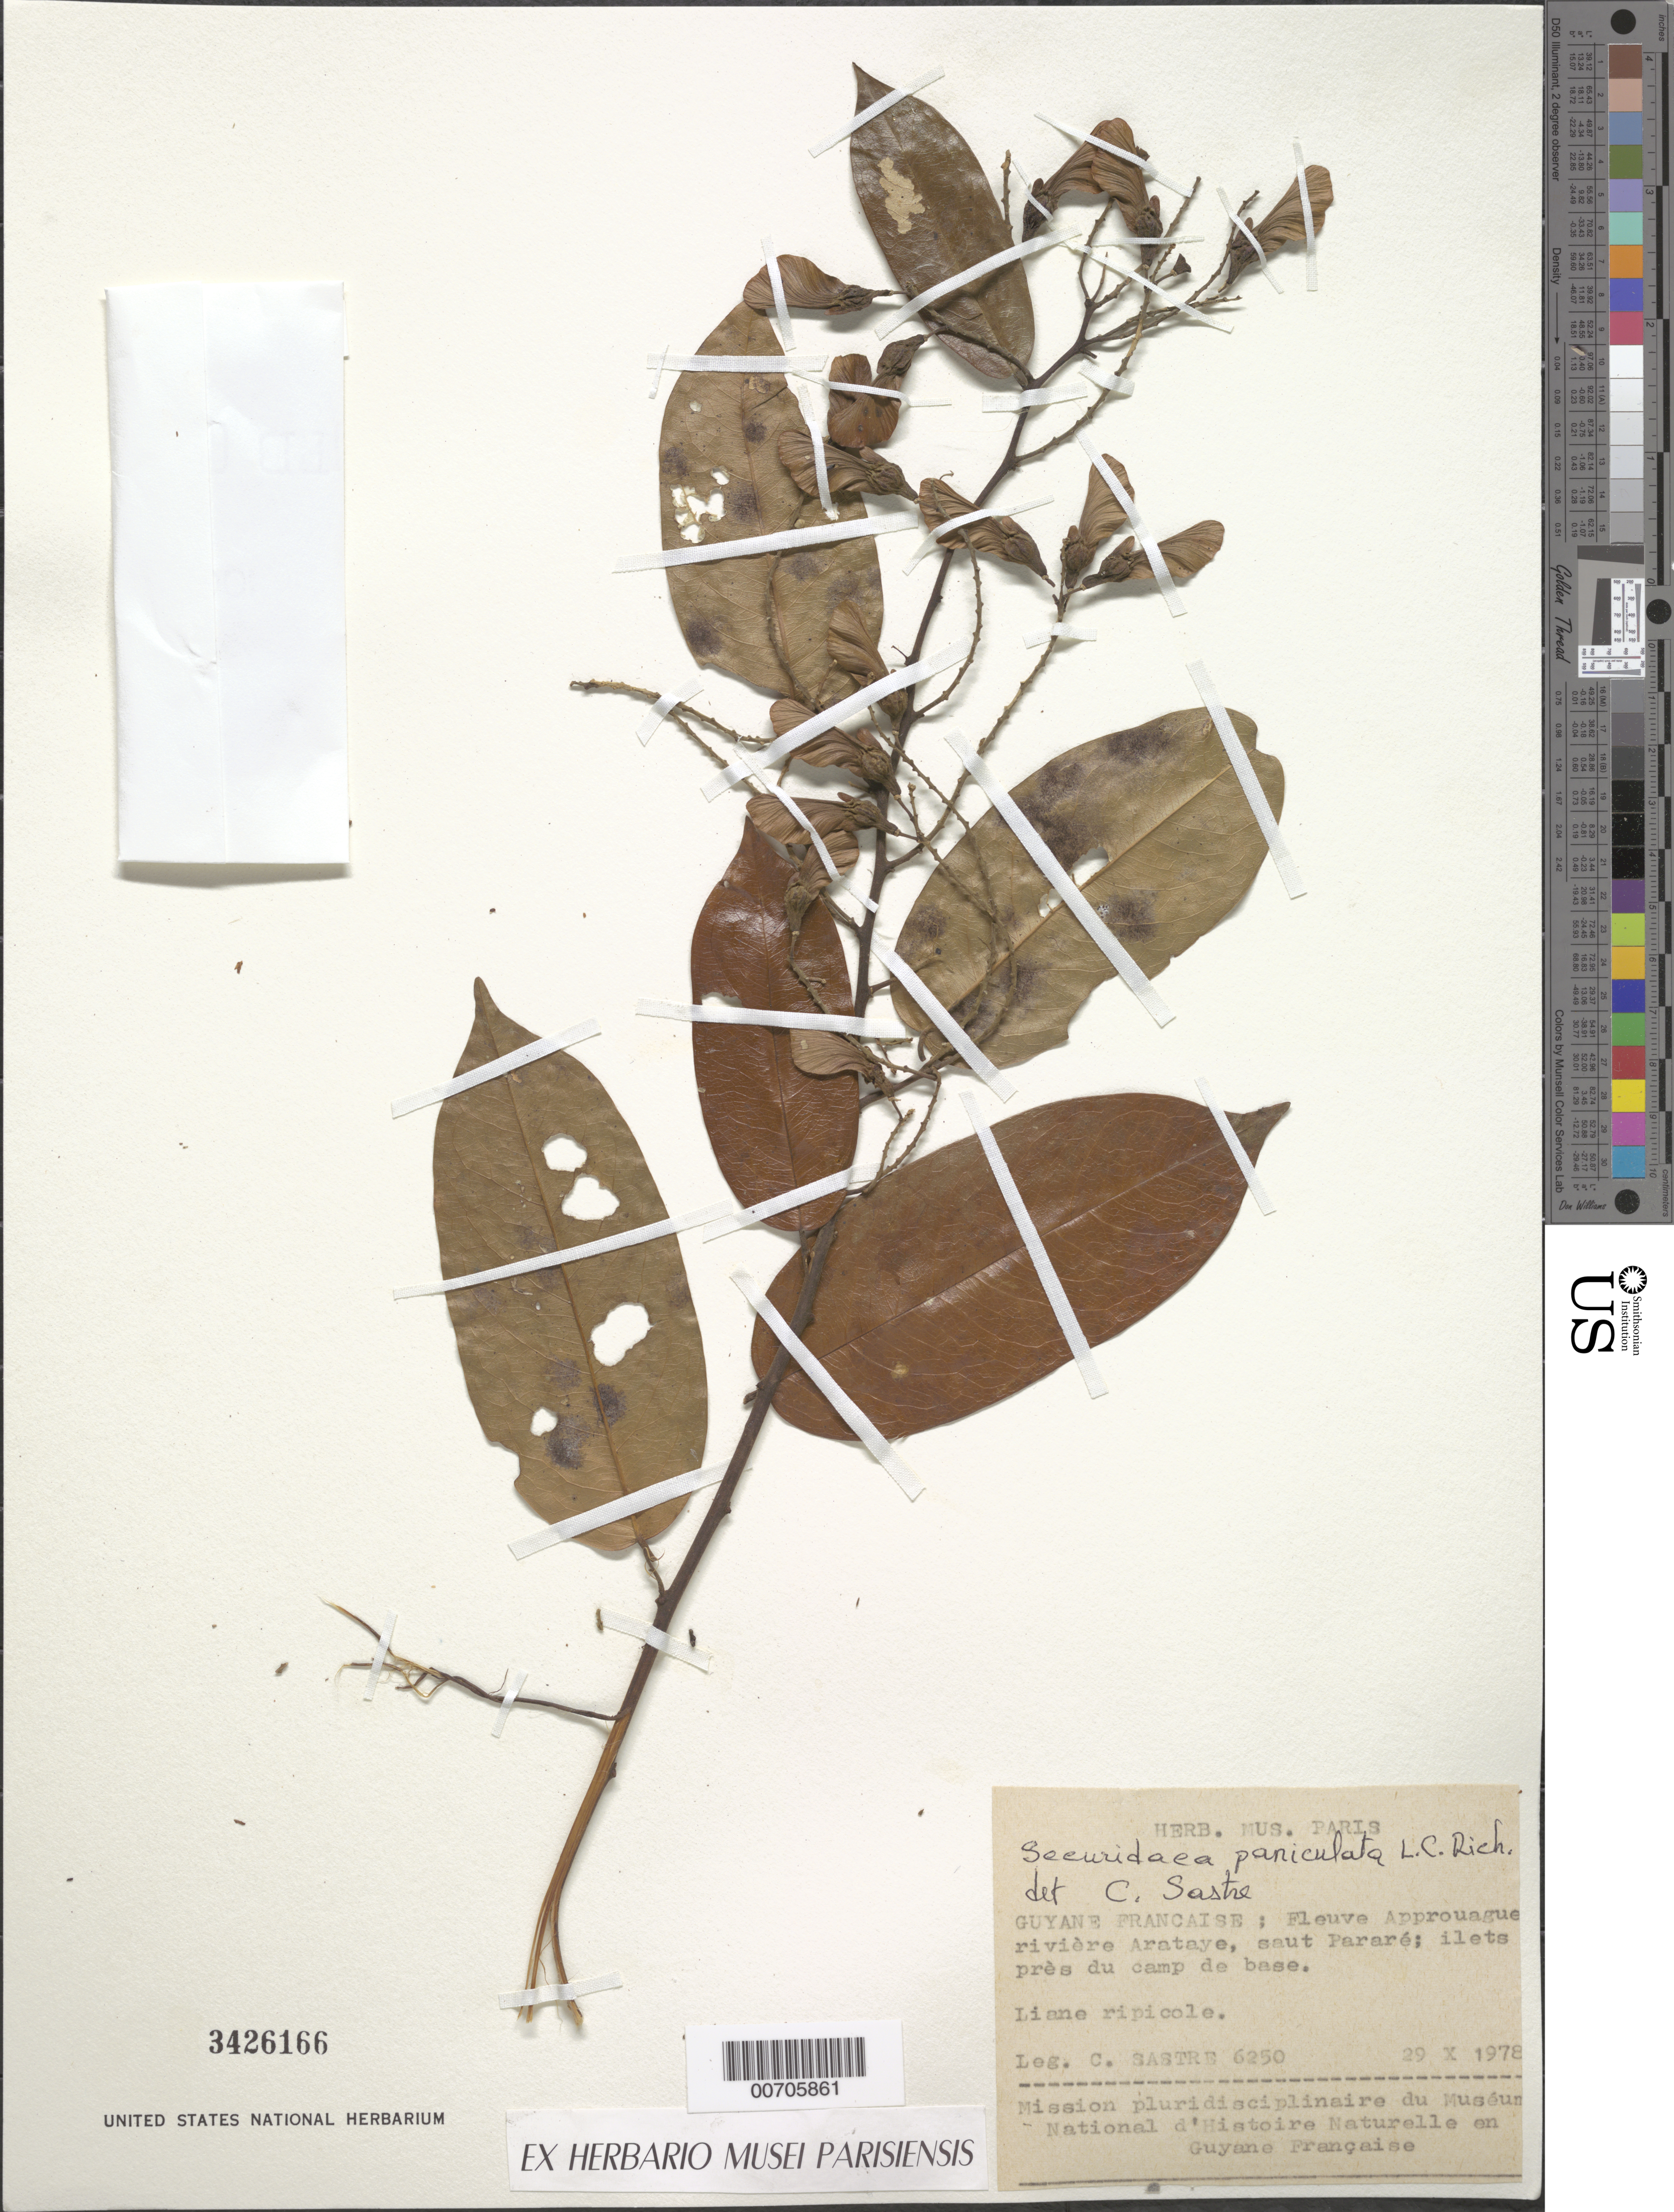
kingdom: Plantae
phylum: Tracheophyta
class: Magnoliopsida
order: Fabales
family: Polygalaceae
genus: Securidaca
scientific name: Securidaca paniculata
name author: Rich.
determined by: Sastre, C. H. L.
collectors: C. H. L. Sastre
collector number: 6250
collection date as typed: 29-Oct-78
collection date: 1978-10-29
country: French Guiana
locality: Saut Pararé, Rivière Arataye, Fleuve Approuague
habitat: Ilets pres du camp de base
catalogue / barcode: US 3426166